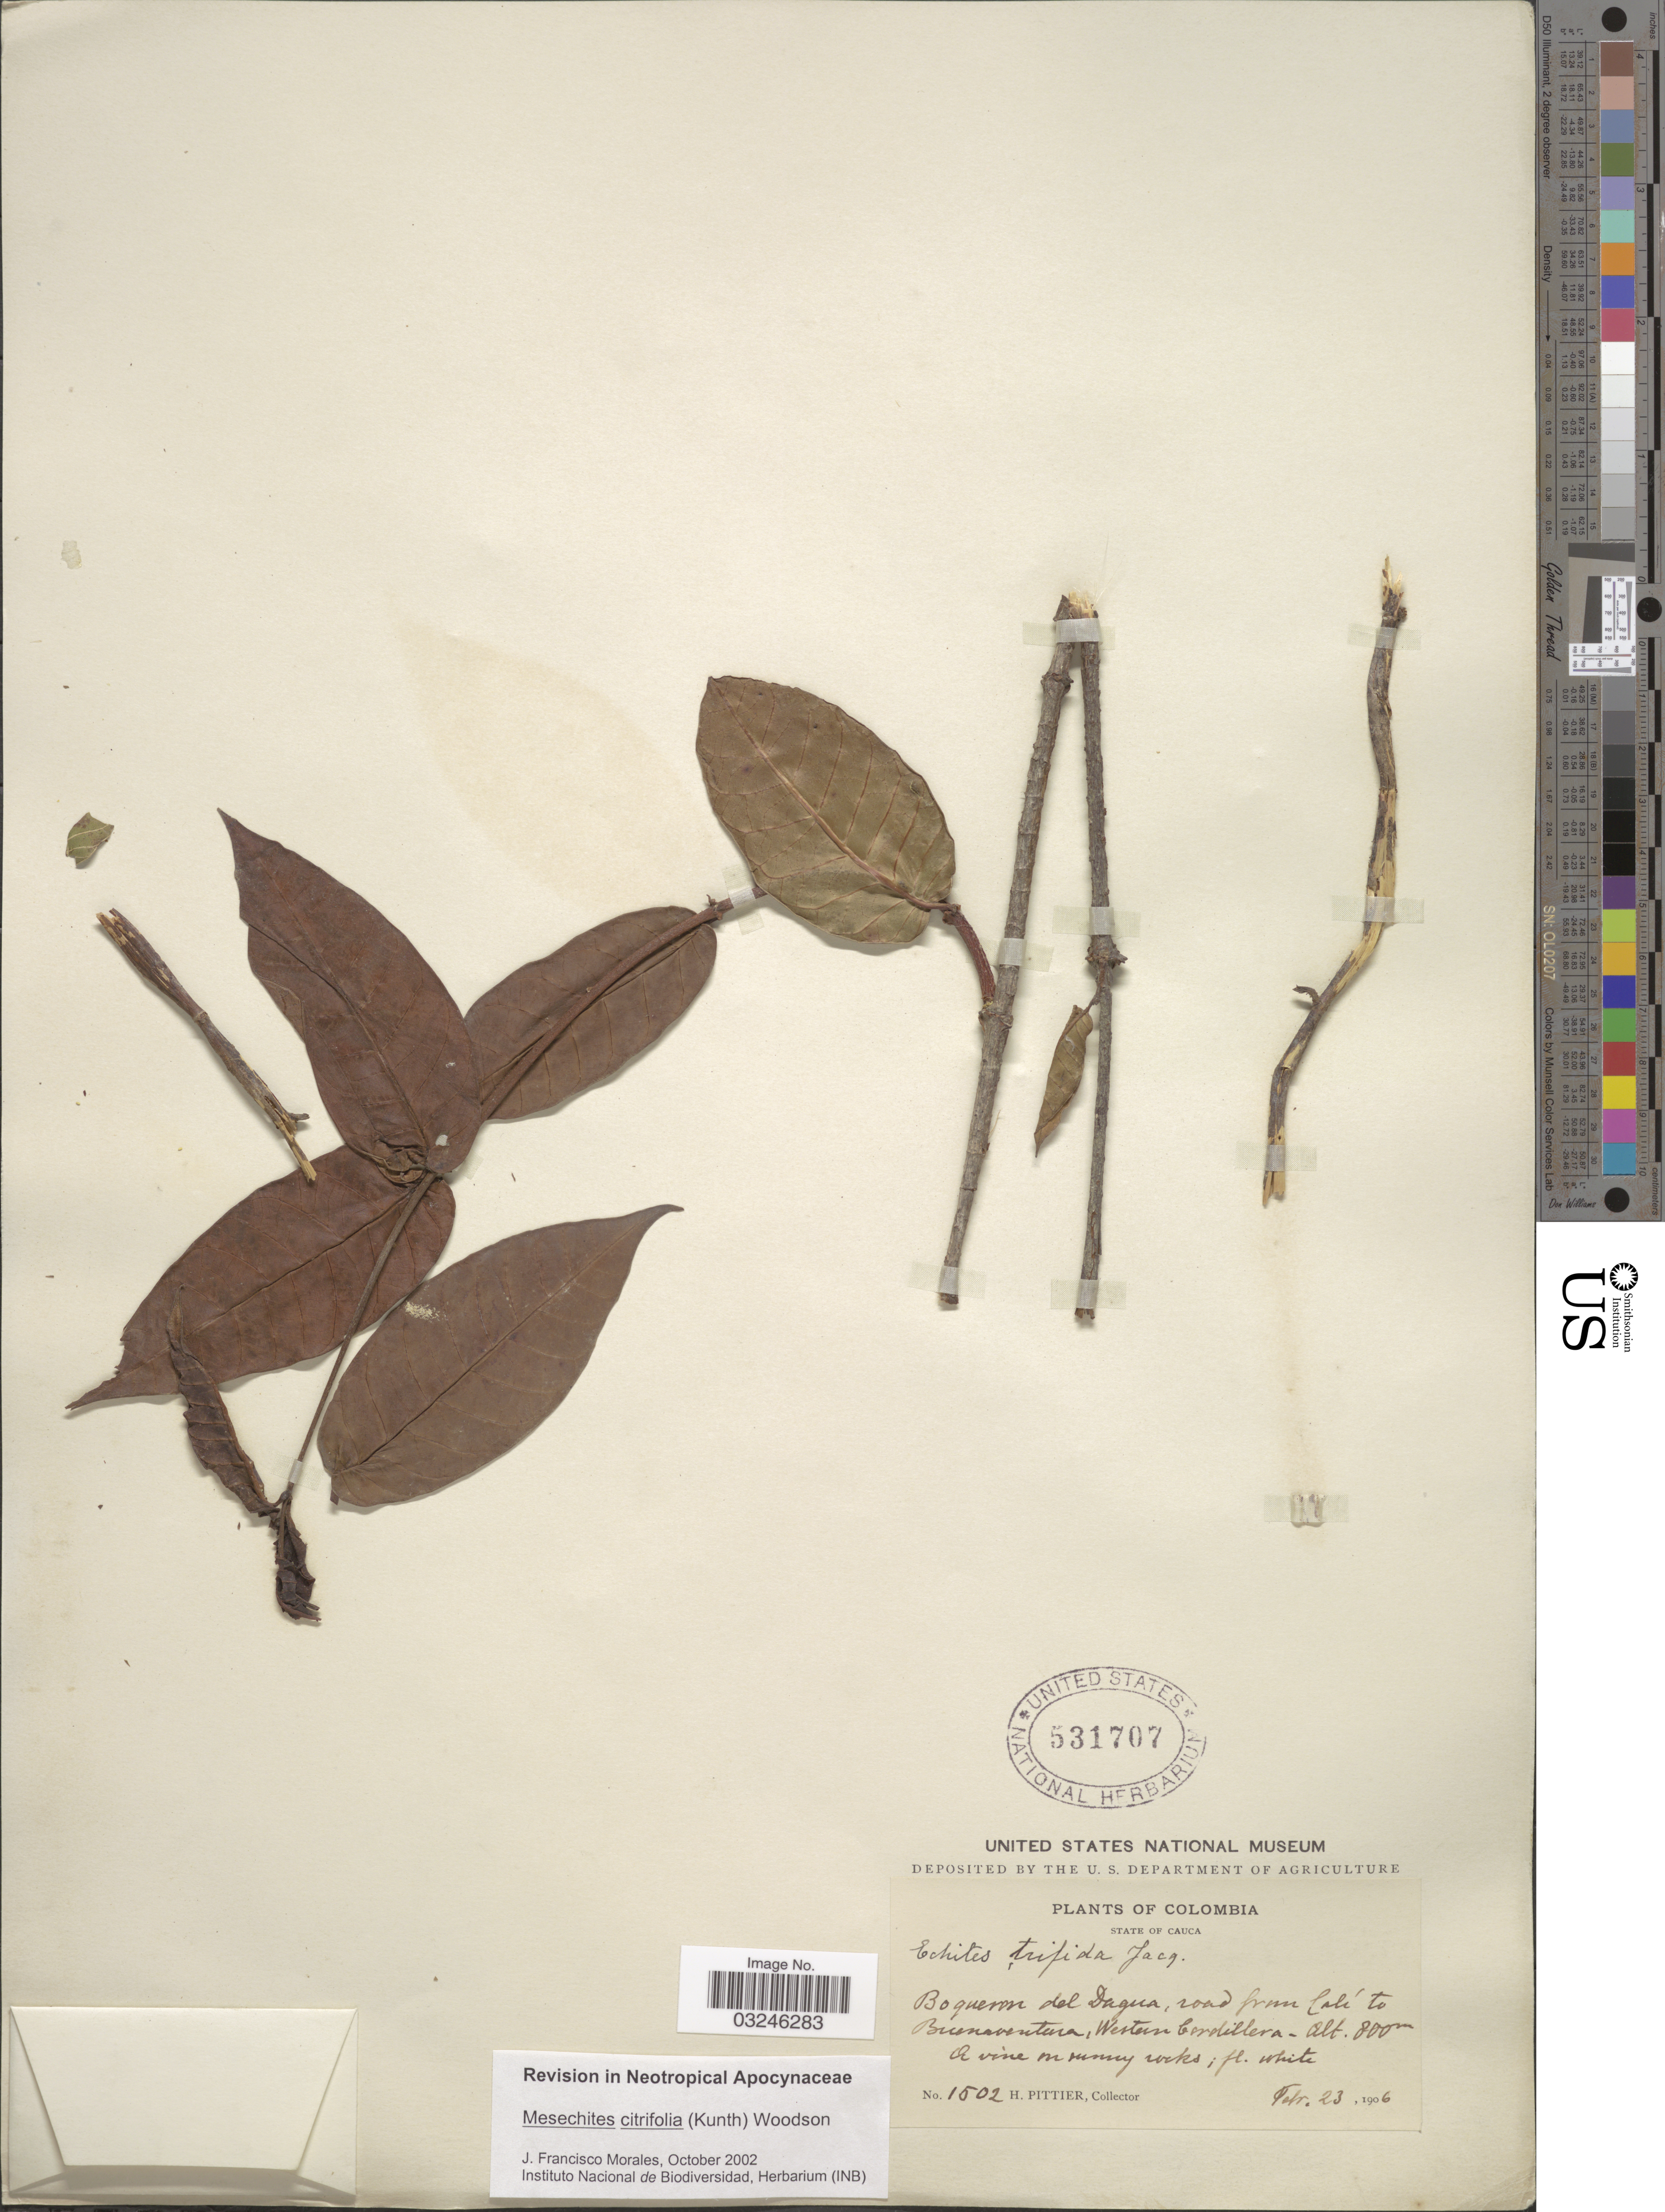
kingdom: Plantae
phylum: Tracheophyta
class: Magnoliopsida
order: Gentianales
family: Apocynaceae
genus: Mesechites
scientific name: Mesechites citrifolius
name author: (Kunth) Woodson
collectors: H. F. Pittier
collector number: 1502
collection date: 1906-02-23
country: Colombia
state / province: Cauca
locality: Boqueron del Dagua, road from lake to Buenaventura, Western Cordillera.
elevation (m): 800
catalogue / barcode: US 531707